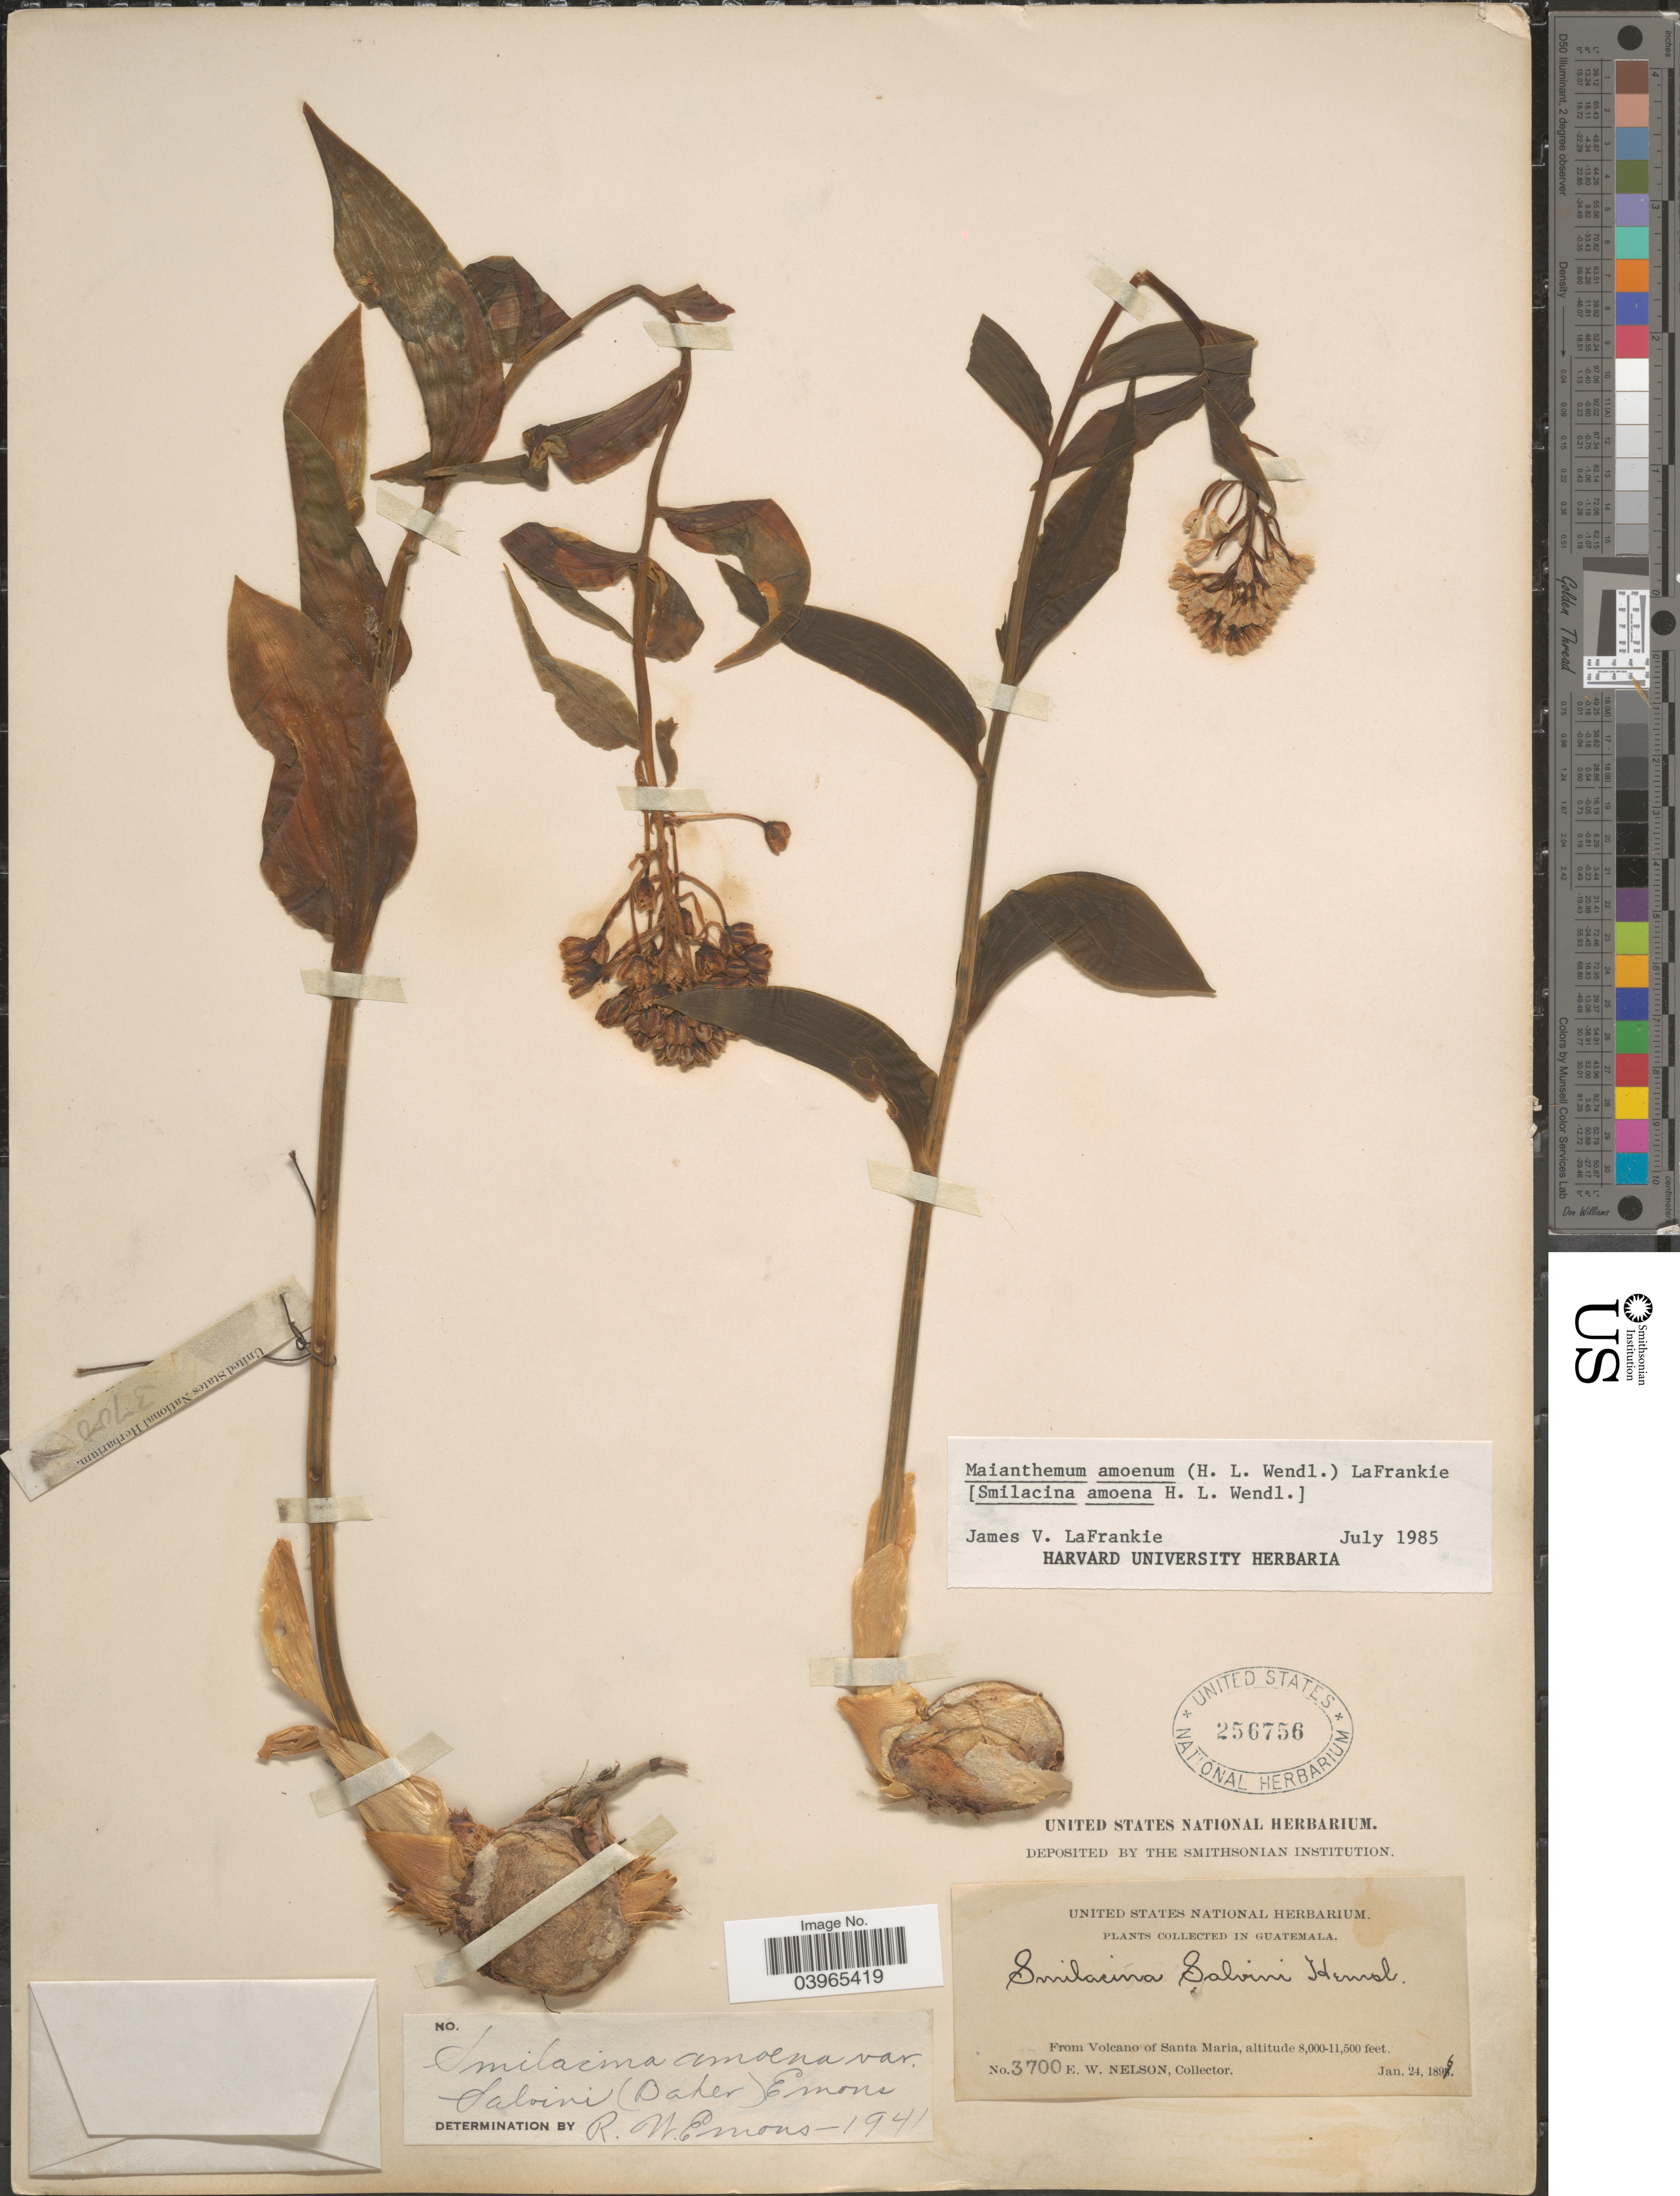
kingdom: Plantae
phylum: Tracheophyta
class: Liliopsida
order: Asparagales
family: Asparagaceae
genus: Maianthemum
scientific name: Maianthemum amoenum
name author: (H.L. Wendl.) LaFrankie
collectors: E. W. Nelson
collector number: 3700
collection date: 1896-01-24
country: Guatemala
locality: From Volcano of Santa Maria.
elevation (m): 2438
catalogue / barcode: US 256756